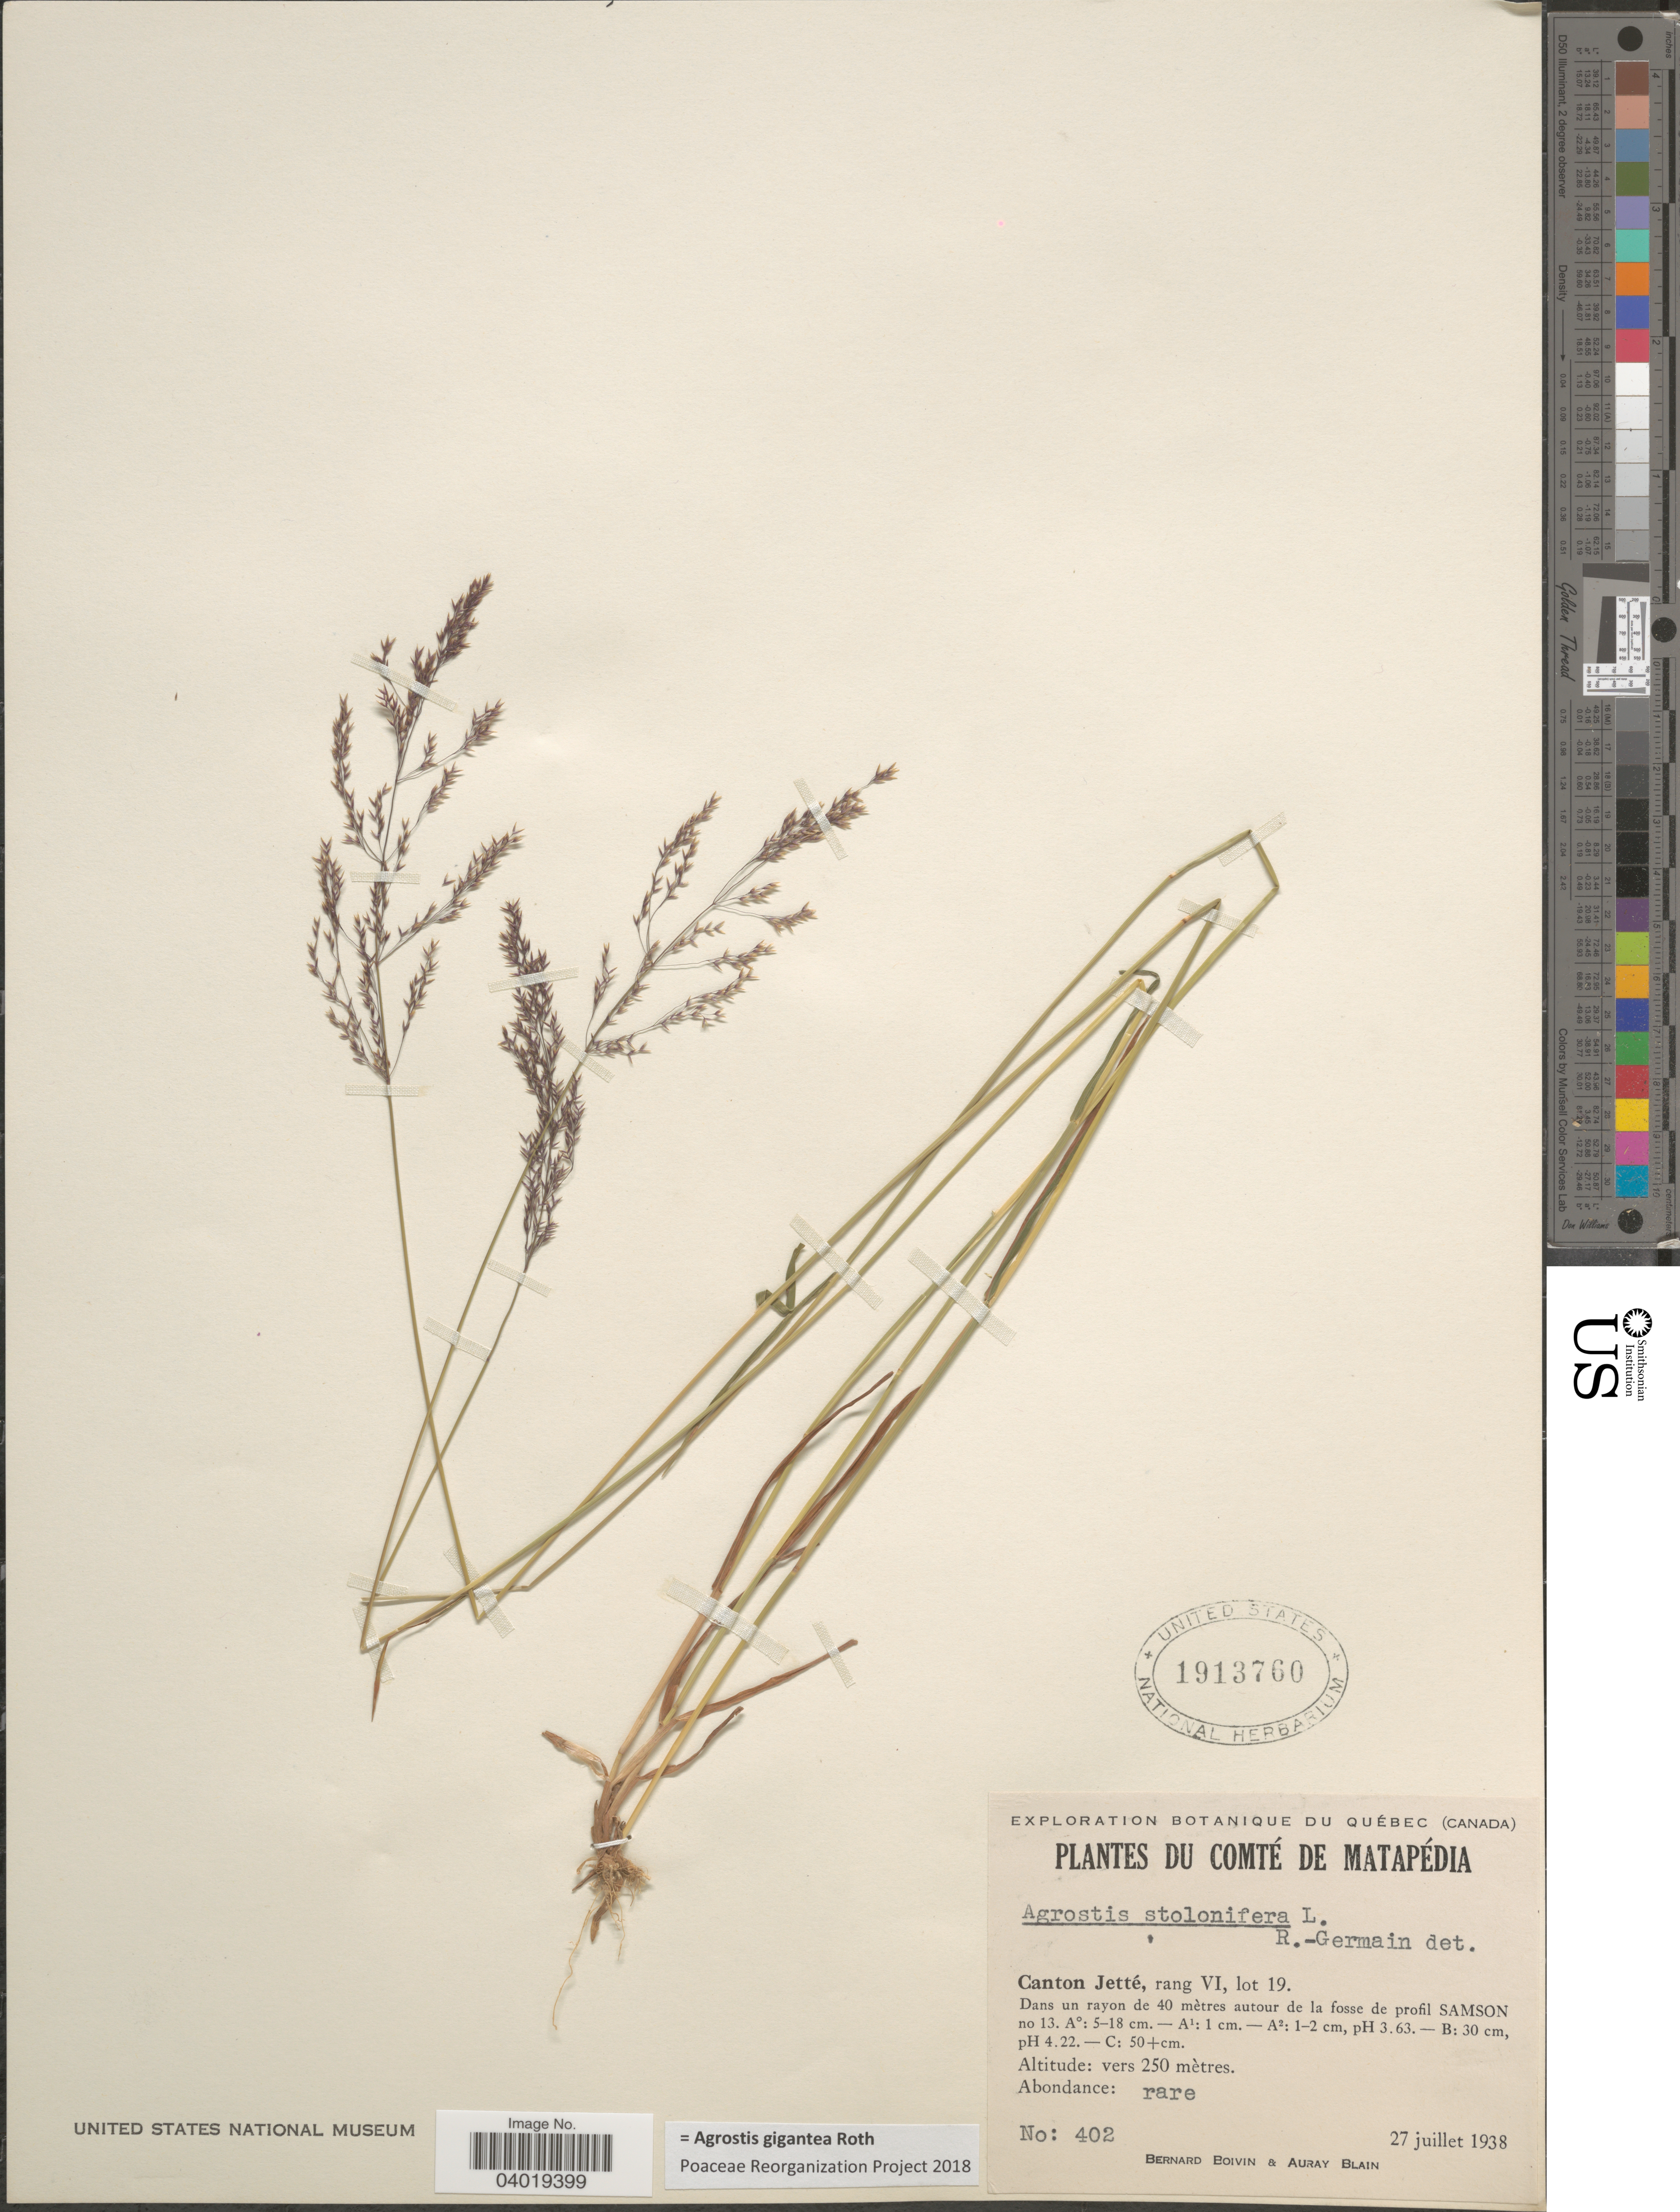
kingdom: Plantae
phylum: Tracheophyta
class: Liliopsida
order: Poales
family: Poaceae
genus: Agrostis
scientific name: Agrostis gigantea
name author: Roth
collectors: J. R. B. Boivin & A. Blain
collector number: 402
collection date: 1938-07-27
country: Canada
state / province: Quebec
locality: Comté de Matapédia. Canton Jetté, rang VI, lot 19. Dans un rayon de 40 mètres autour de la fosse de profil Samson no 13.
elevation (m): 250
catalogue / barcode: US 1913760